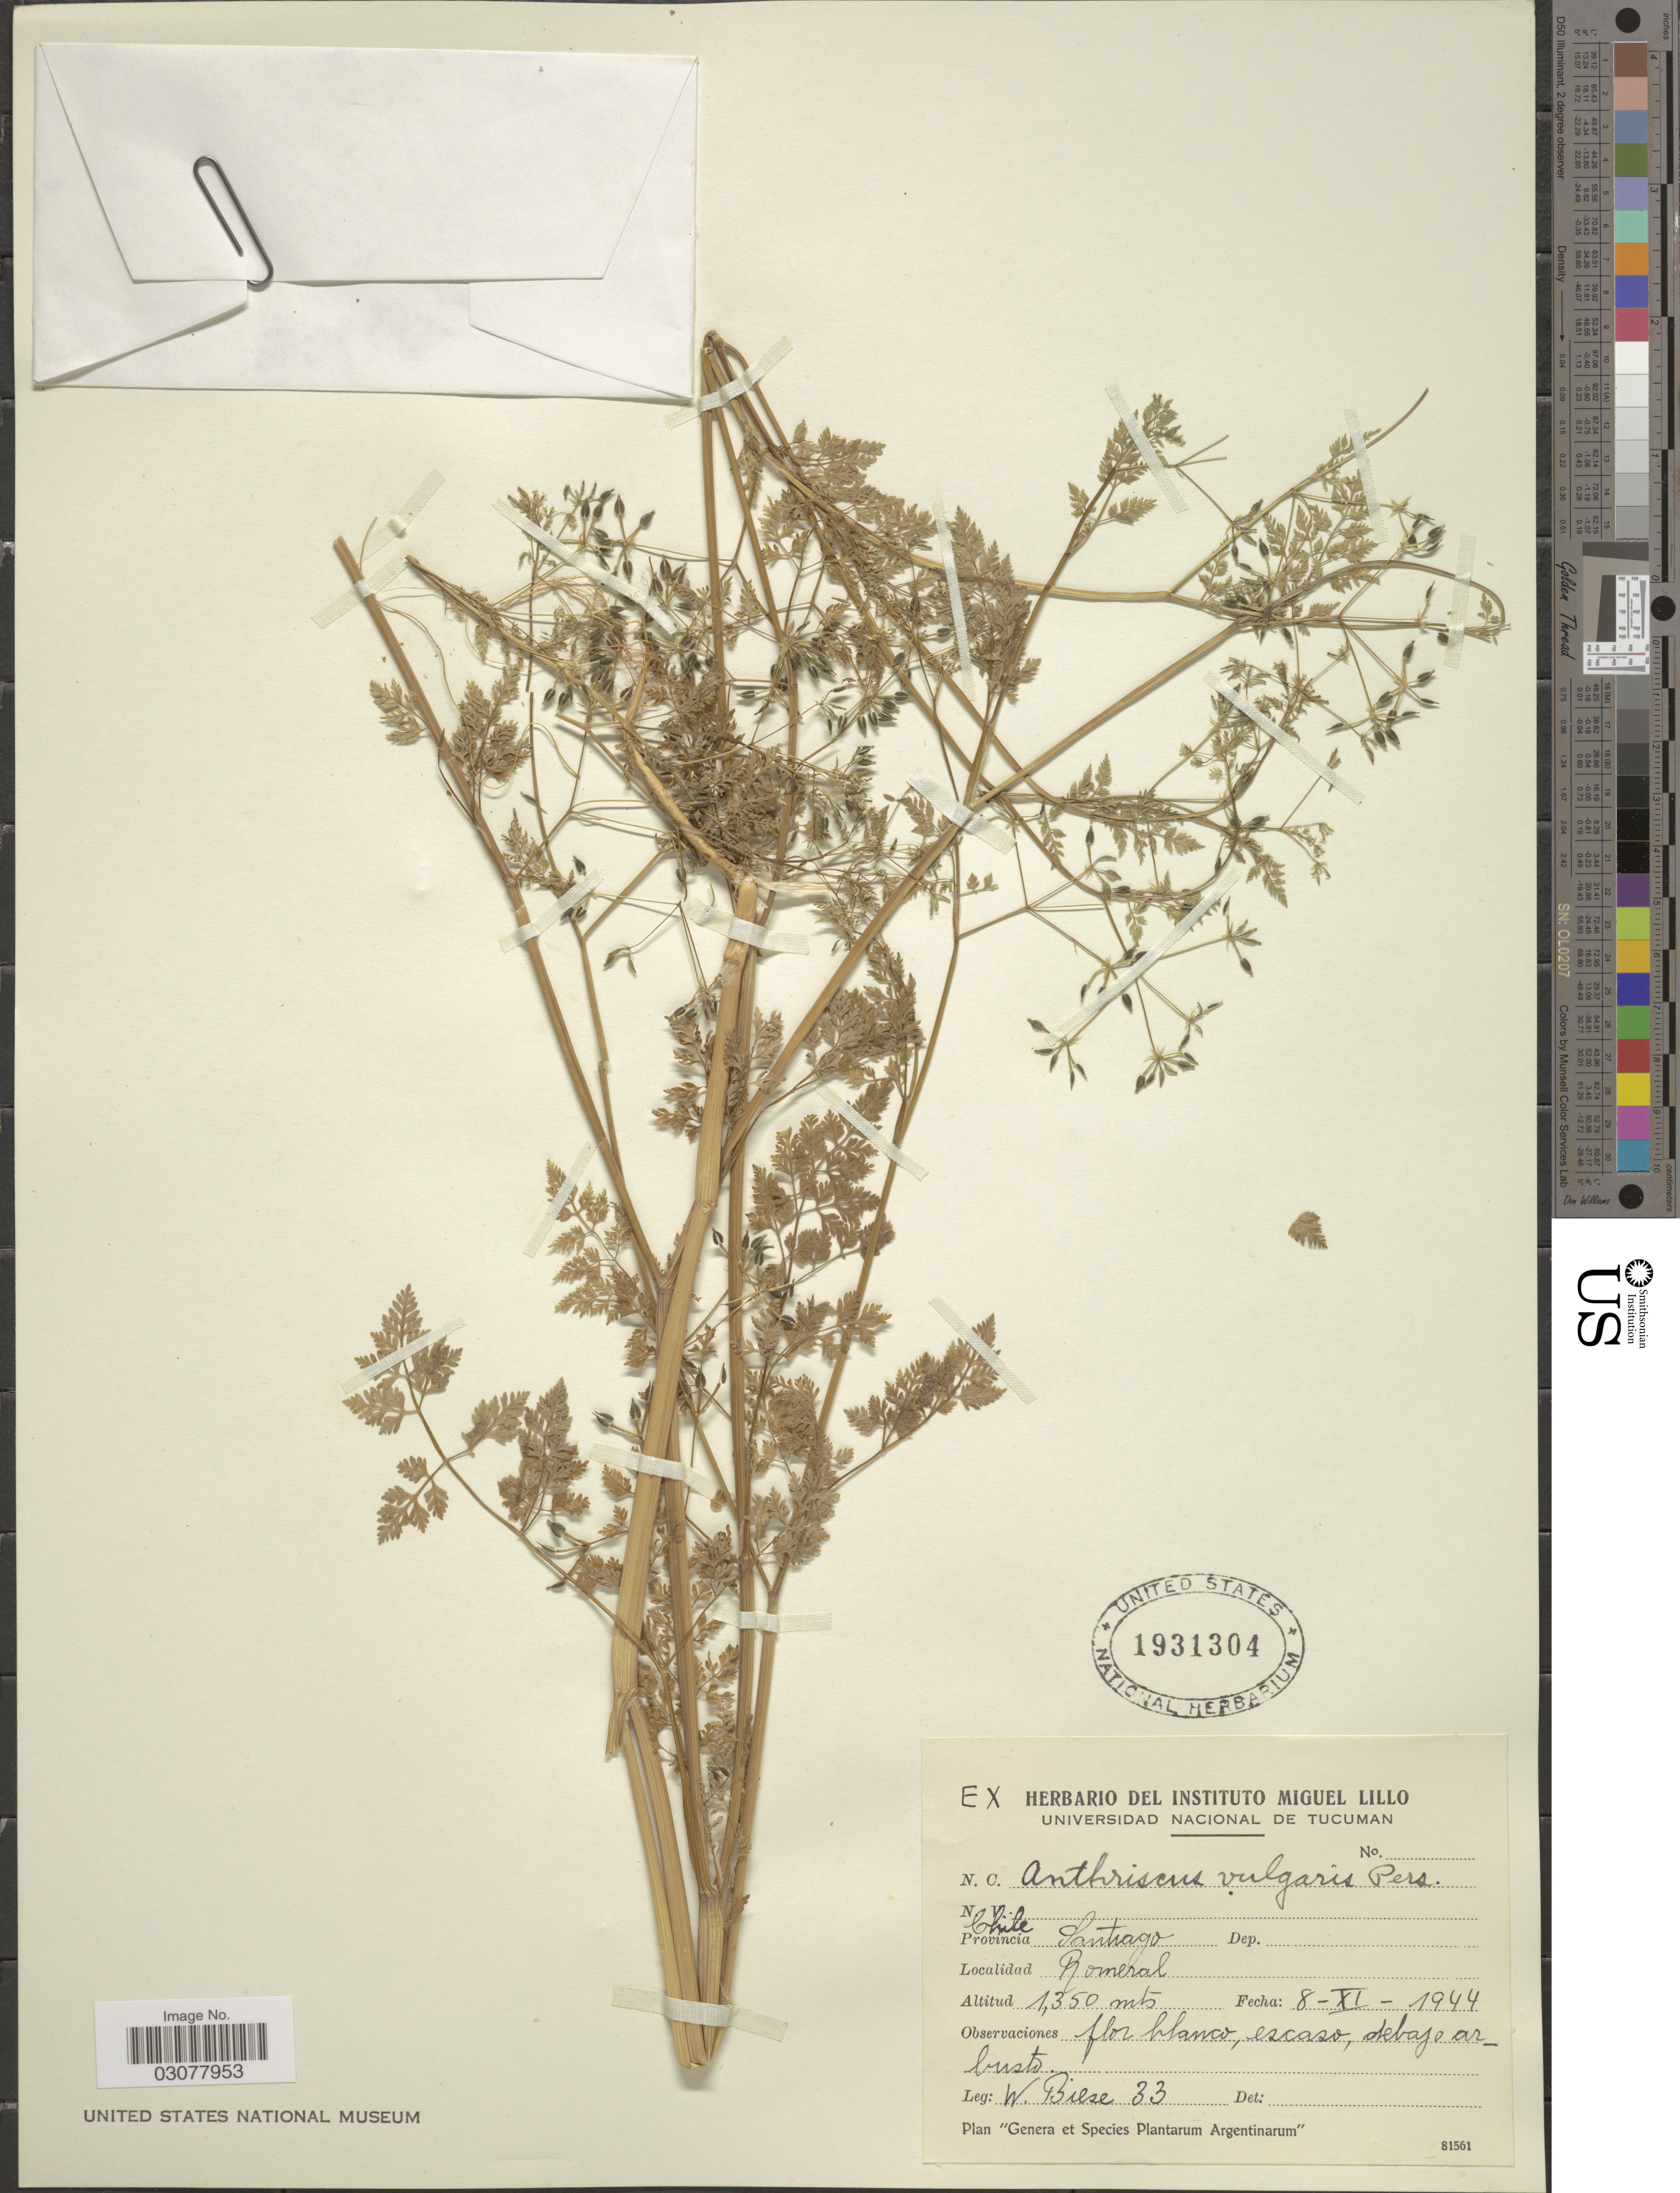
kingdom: Plantae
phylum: Tracheophyta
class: Magnoliopsida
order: Apiales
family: Apiaceae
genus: Anthriscus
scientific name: Anthriscus caucalis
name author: M. Bieb.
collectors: W. Biese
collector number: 33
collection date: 1944-11-08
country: Chile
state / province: Región Metropolitana (RM)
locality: Provincia Santiago, Romeral.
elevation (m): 1350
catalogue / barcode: US 1931304